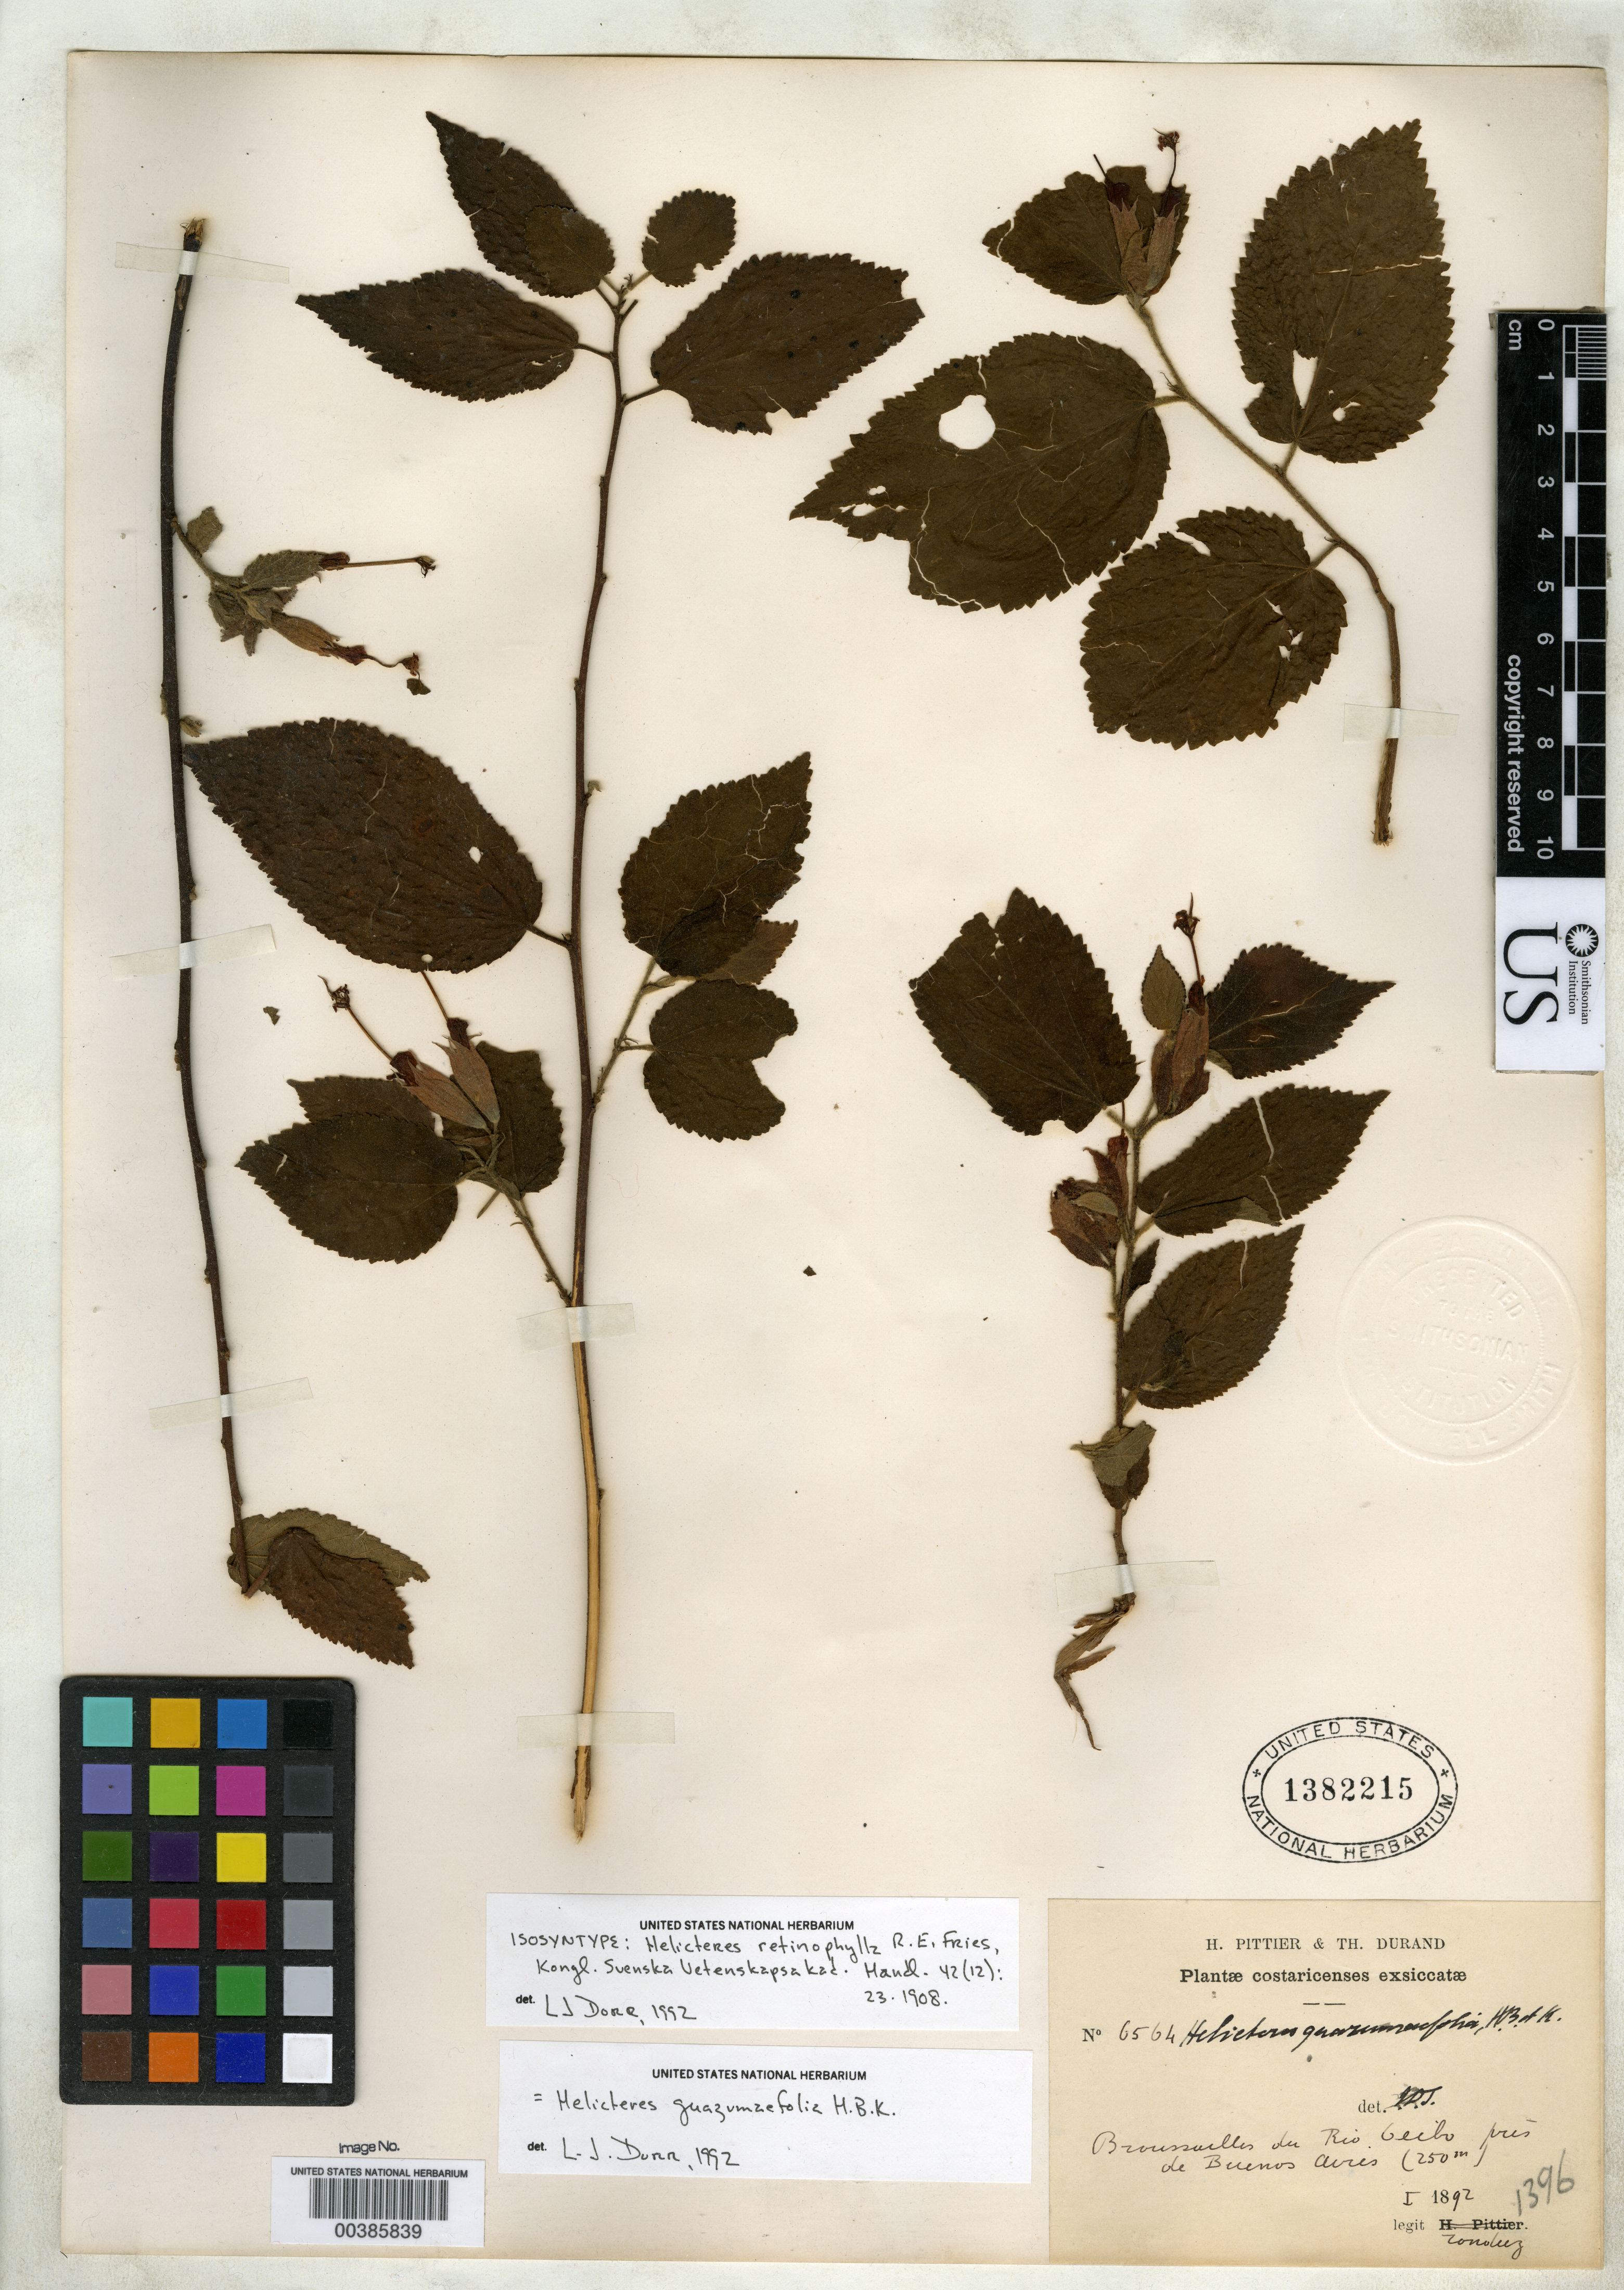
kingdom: Plantae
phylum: Tracheophyta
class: Magnoliopsida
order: Malvales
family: Malvaceae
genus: Helicteres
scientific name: Helicteres retinophylla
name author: R.E. Fr.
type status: Isosyntype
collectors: A. Tonduz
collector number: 6564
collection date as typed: Jan 1892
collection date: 1892-01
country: Costa Rica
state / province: Puntarenas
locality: Broussailles du Rio Ceibo pres de Buenos Aires.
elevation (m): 250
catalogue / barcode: US 1382215